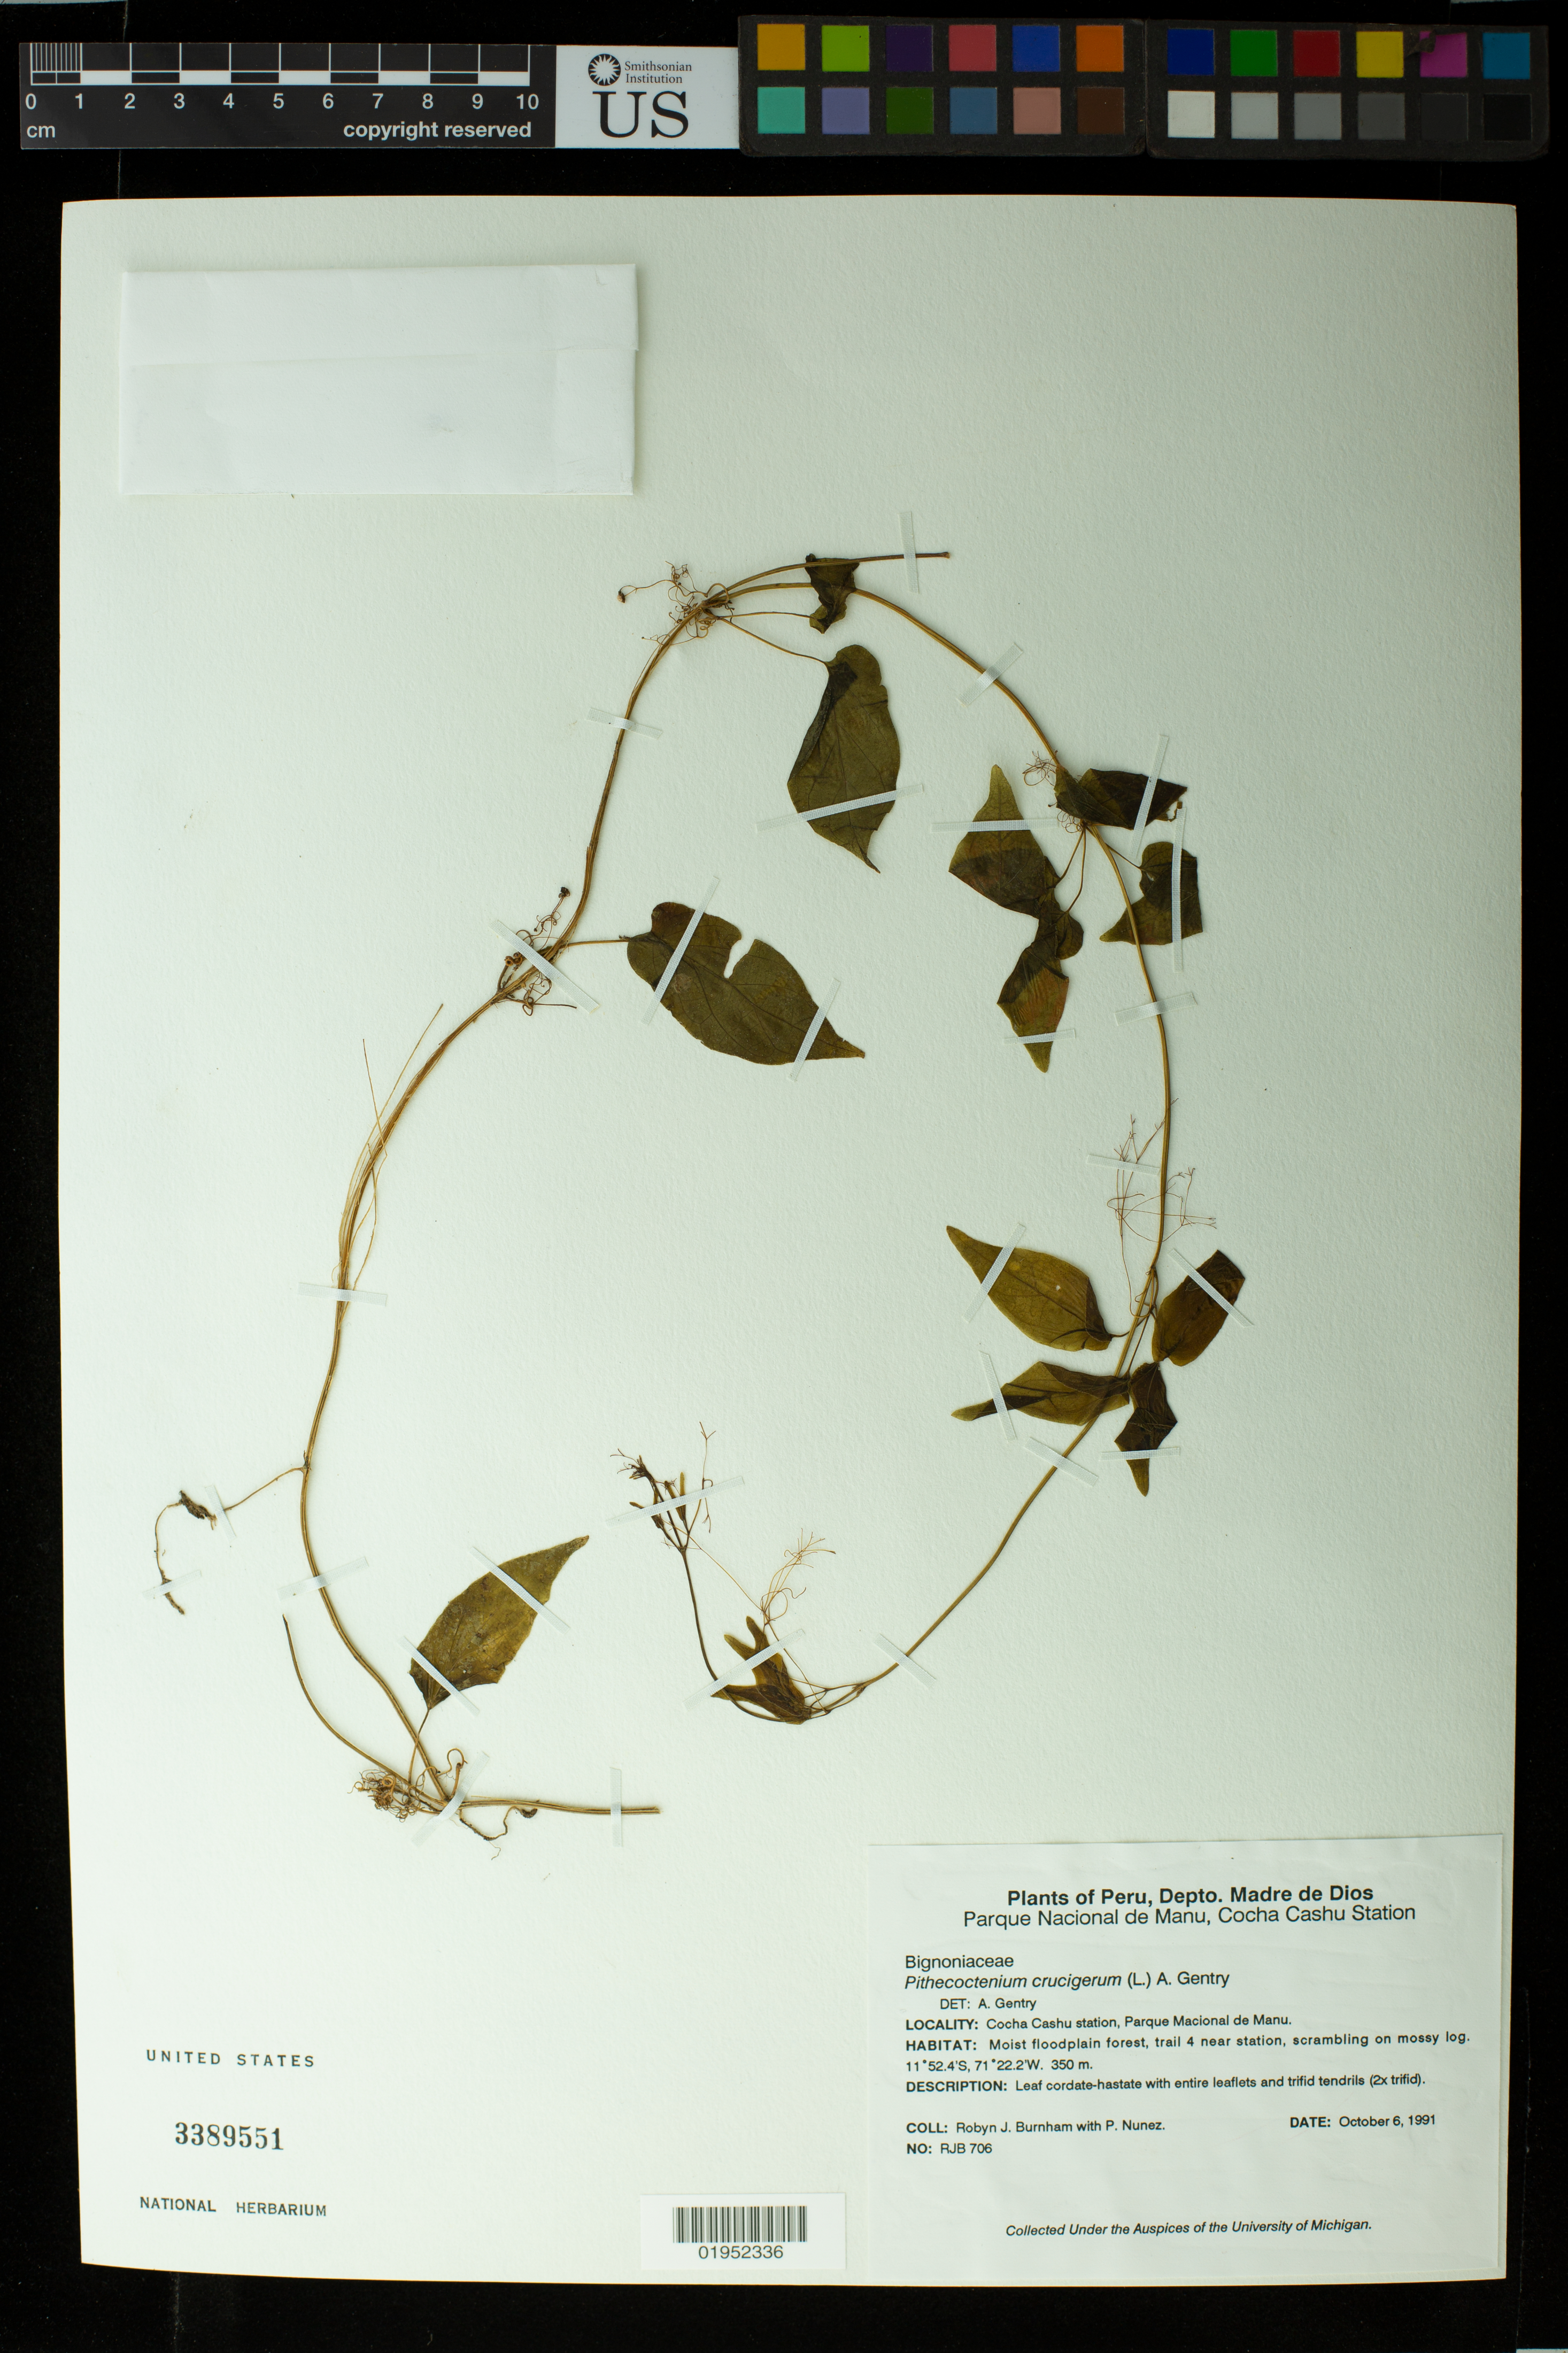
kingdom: Plantae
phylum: Tracheophyta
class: Magnoliopsida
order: Lamiales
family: Bignoniaceae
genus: Pithecoctenium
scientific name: Pithecoctenium crucigerum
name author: (L.) A.H. Gentry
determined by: Gentry, A. H.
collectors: R. J. Burnham & P. Nuñez V.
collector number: RJB 706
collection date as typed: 17 Oct 1991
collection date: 1991-10-17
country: Peru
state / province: Madre de Dios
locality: Parque Nacional de Manu, Cocha Cashu Station. Across river from station: ravine plot 2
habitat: Moist floodplain forest, on mossy log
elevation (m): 350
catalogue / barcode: US 3389551